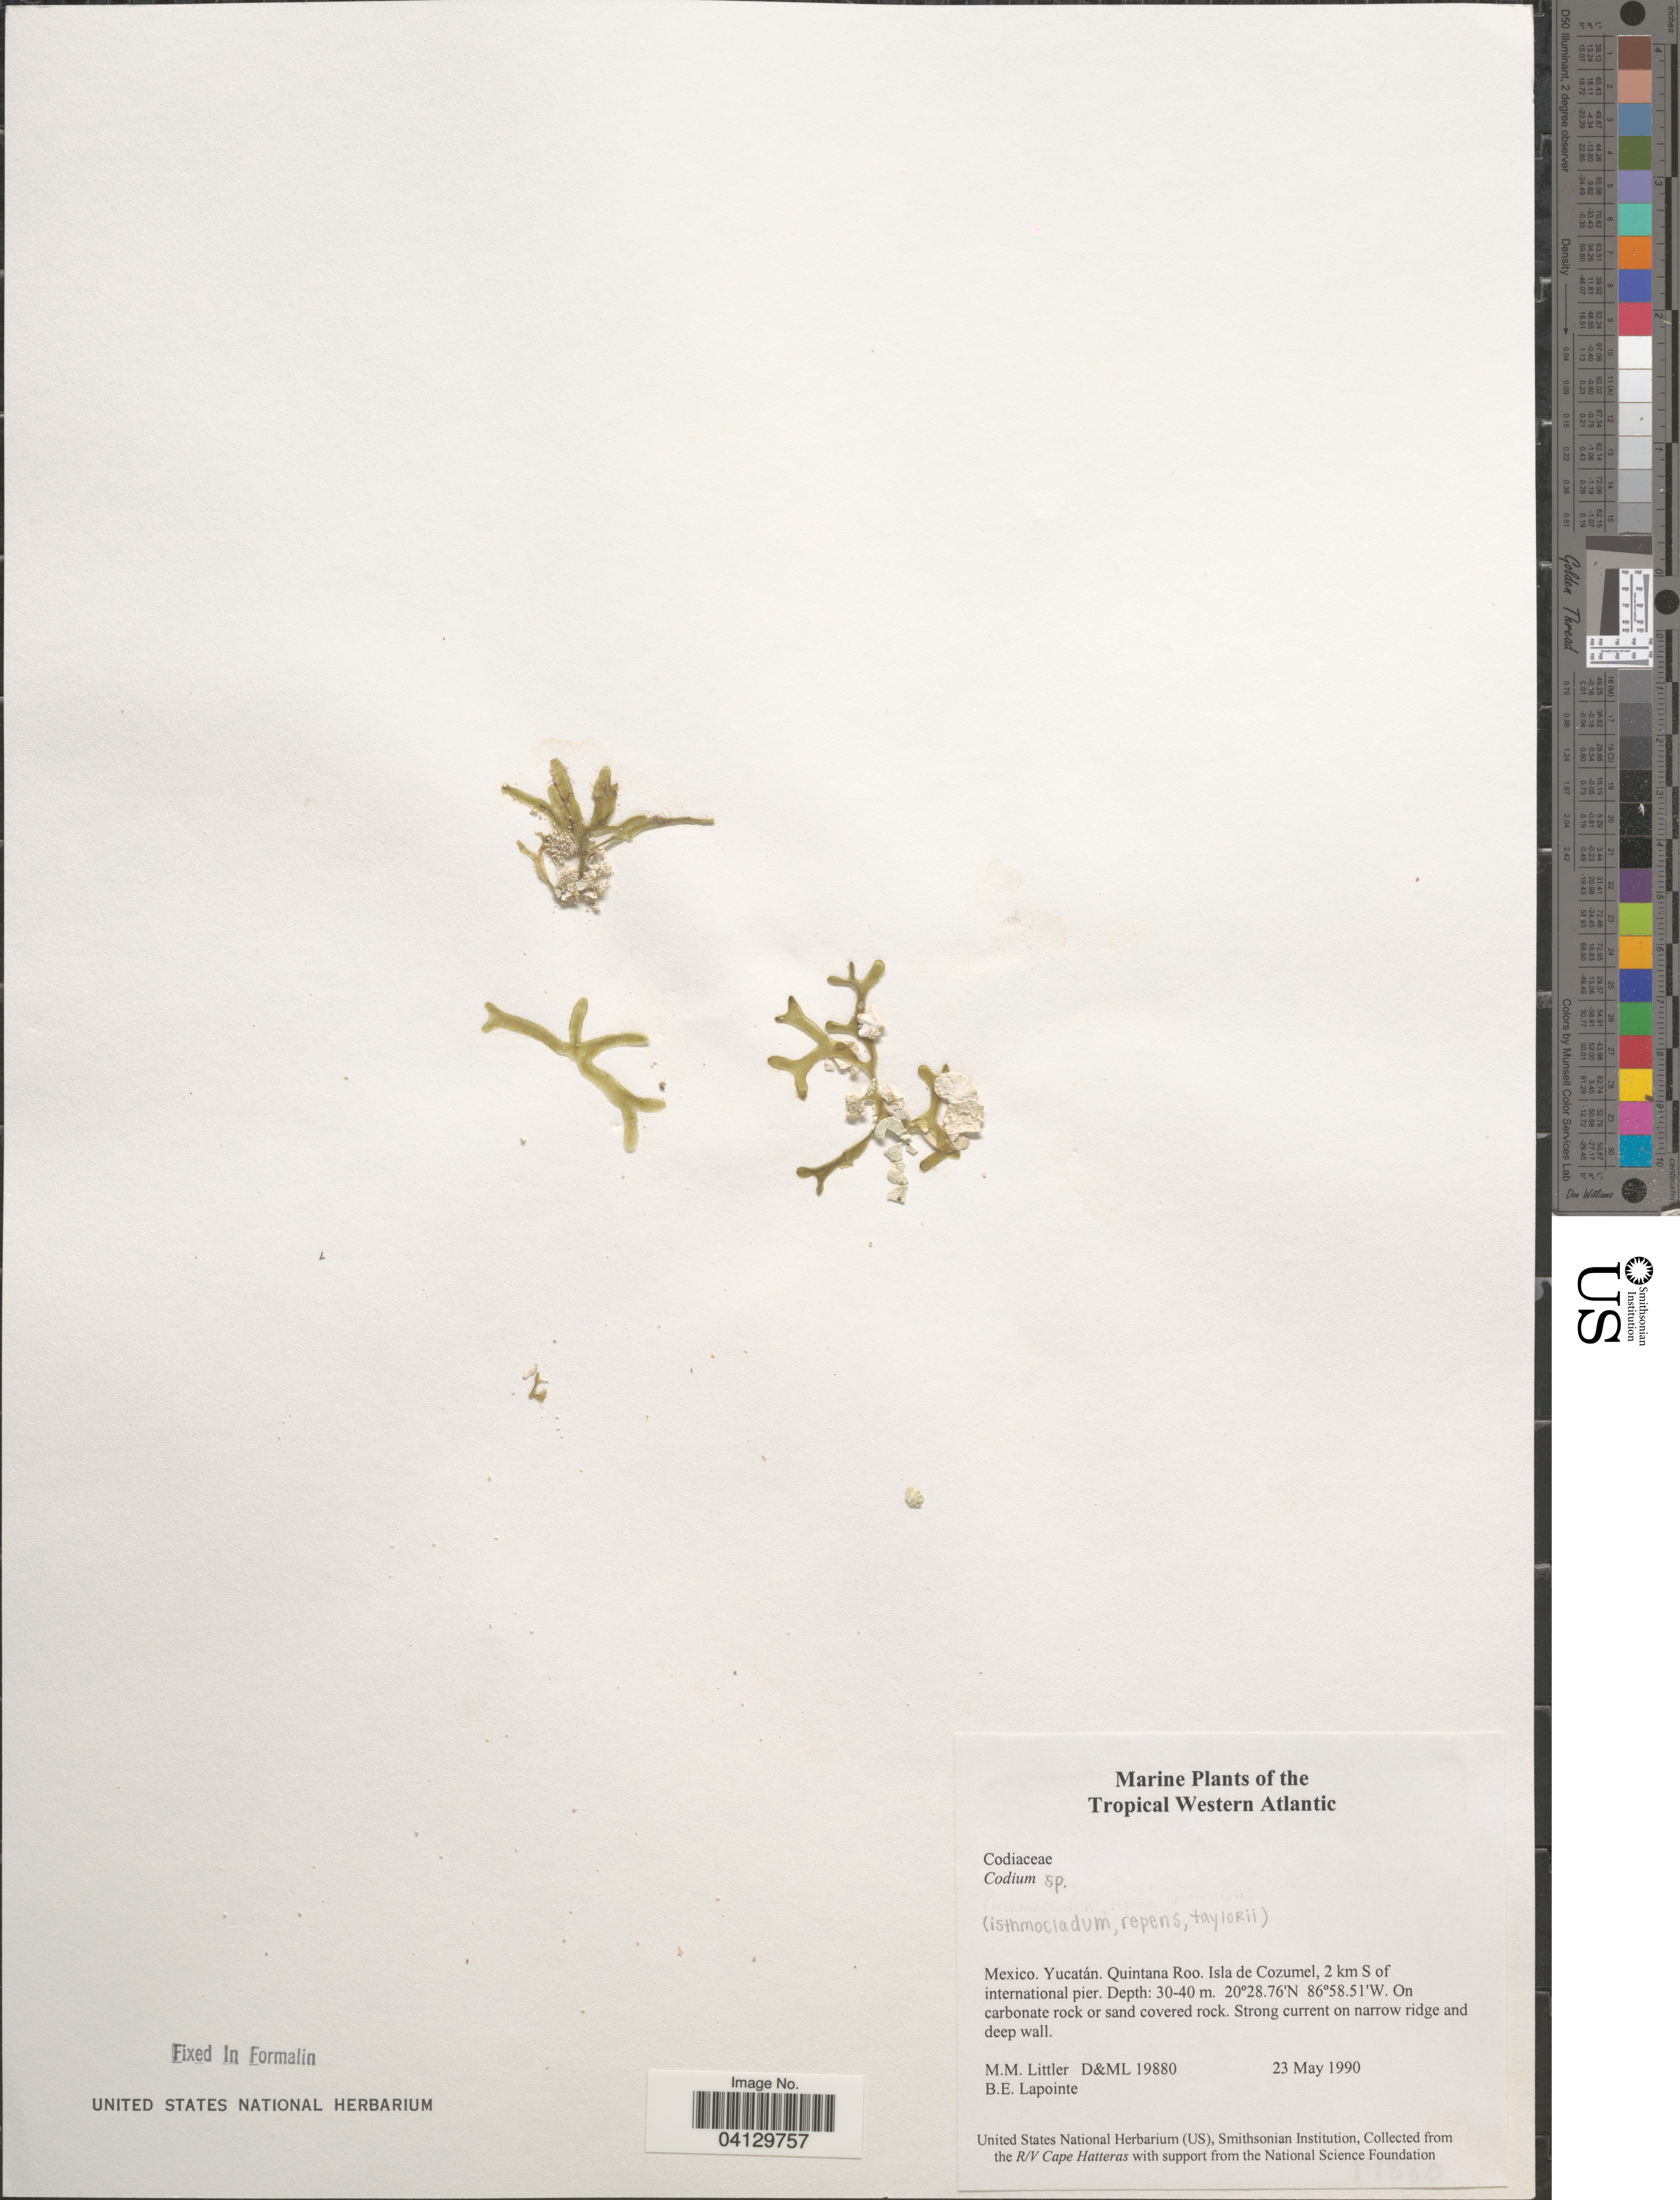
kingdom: Plantae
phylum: Chlorophyta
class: Ulvophyceae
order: Bryopsidales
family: Codiaceae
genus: Codium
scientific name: Codium sp.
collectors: B. Lapointe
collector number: D&ML19880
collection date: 1990-05-23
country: Mexico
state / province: Yucatán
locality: The Tropical Western Atlantic. Quintana Roo. Isla de Cozumel, 2 km S of international pier.